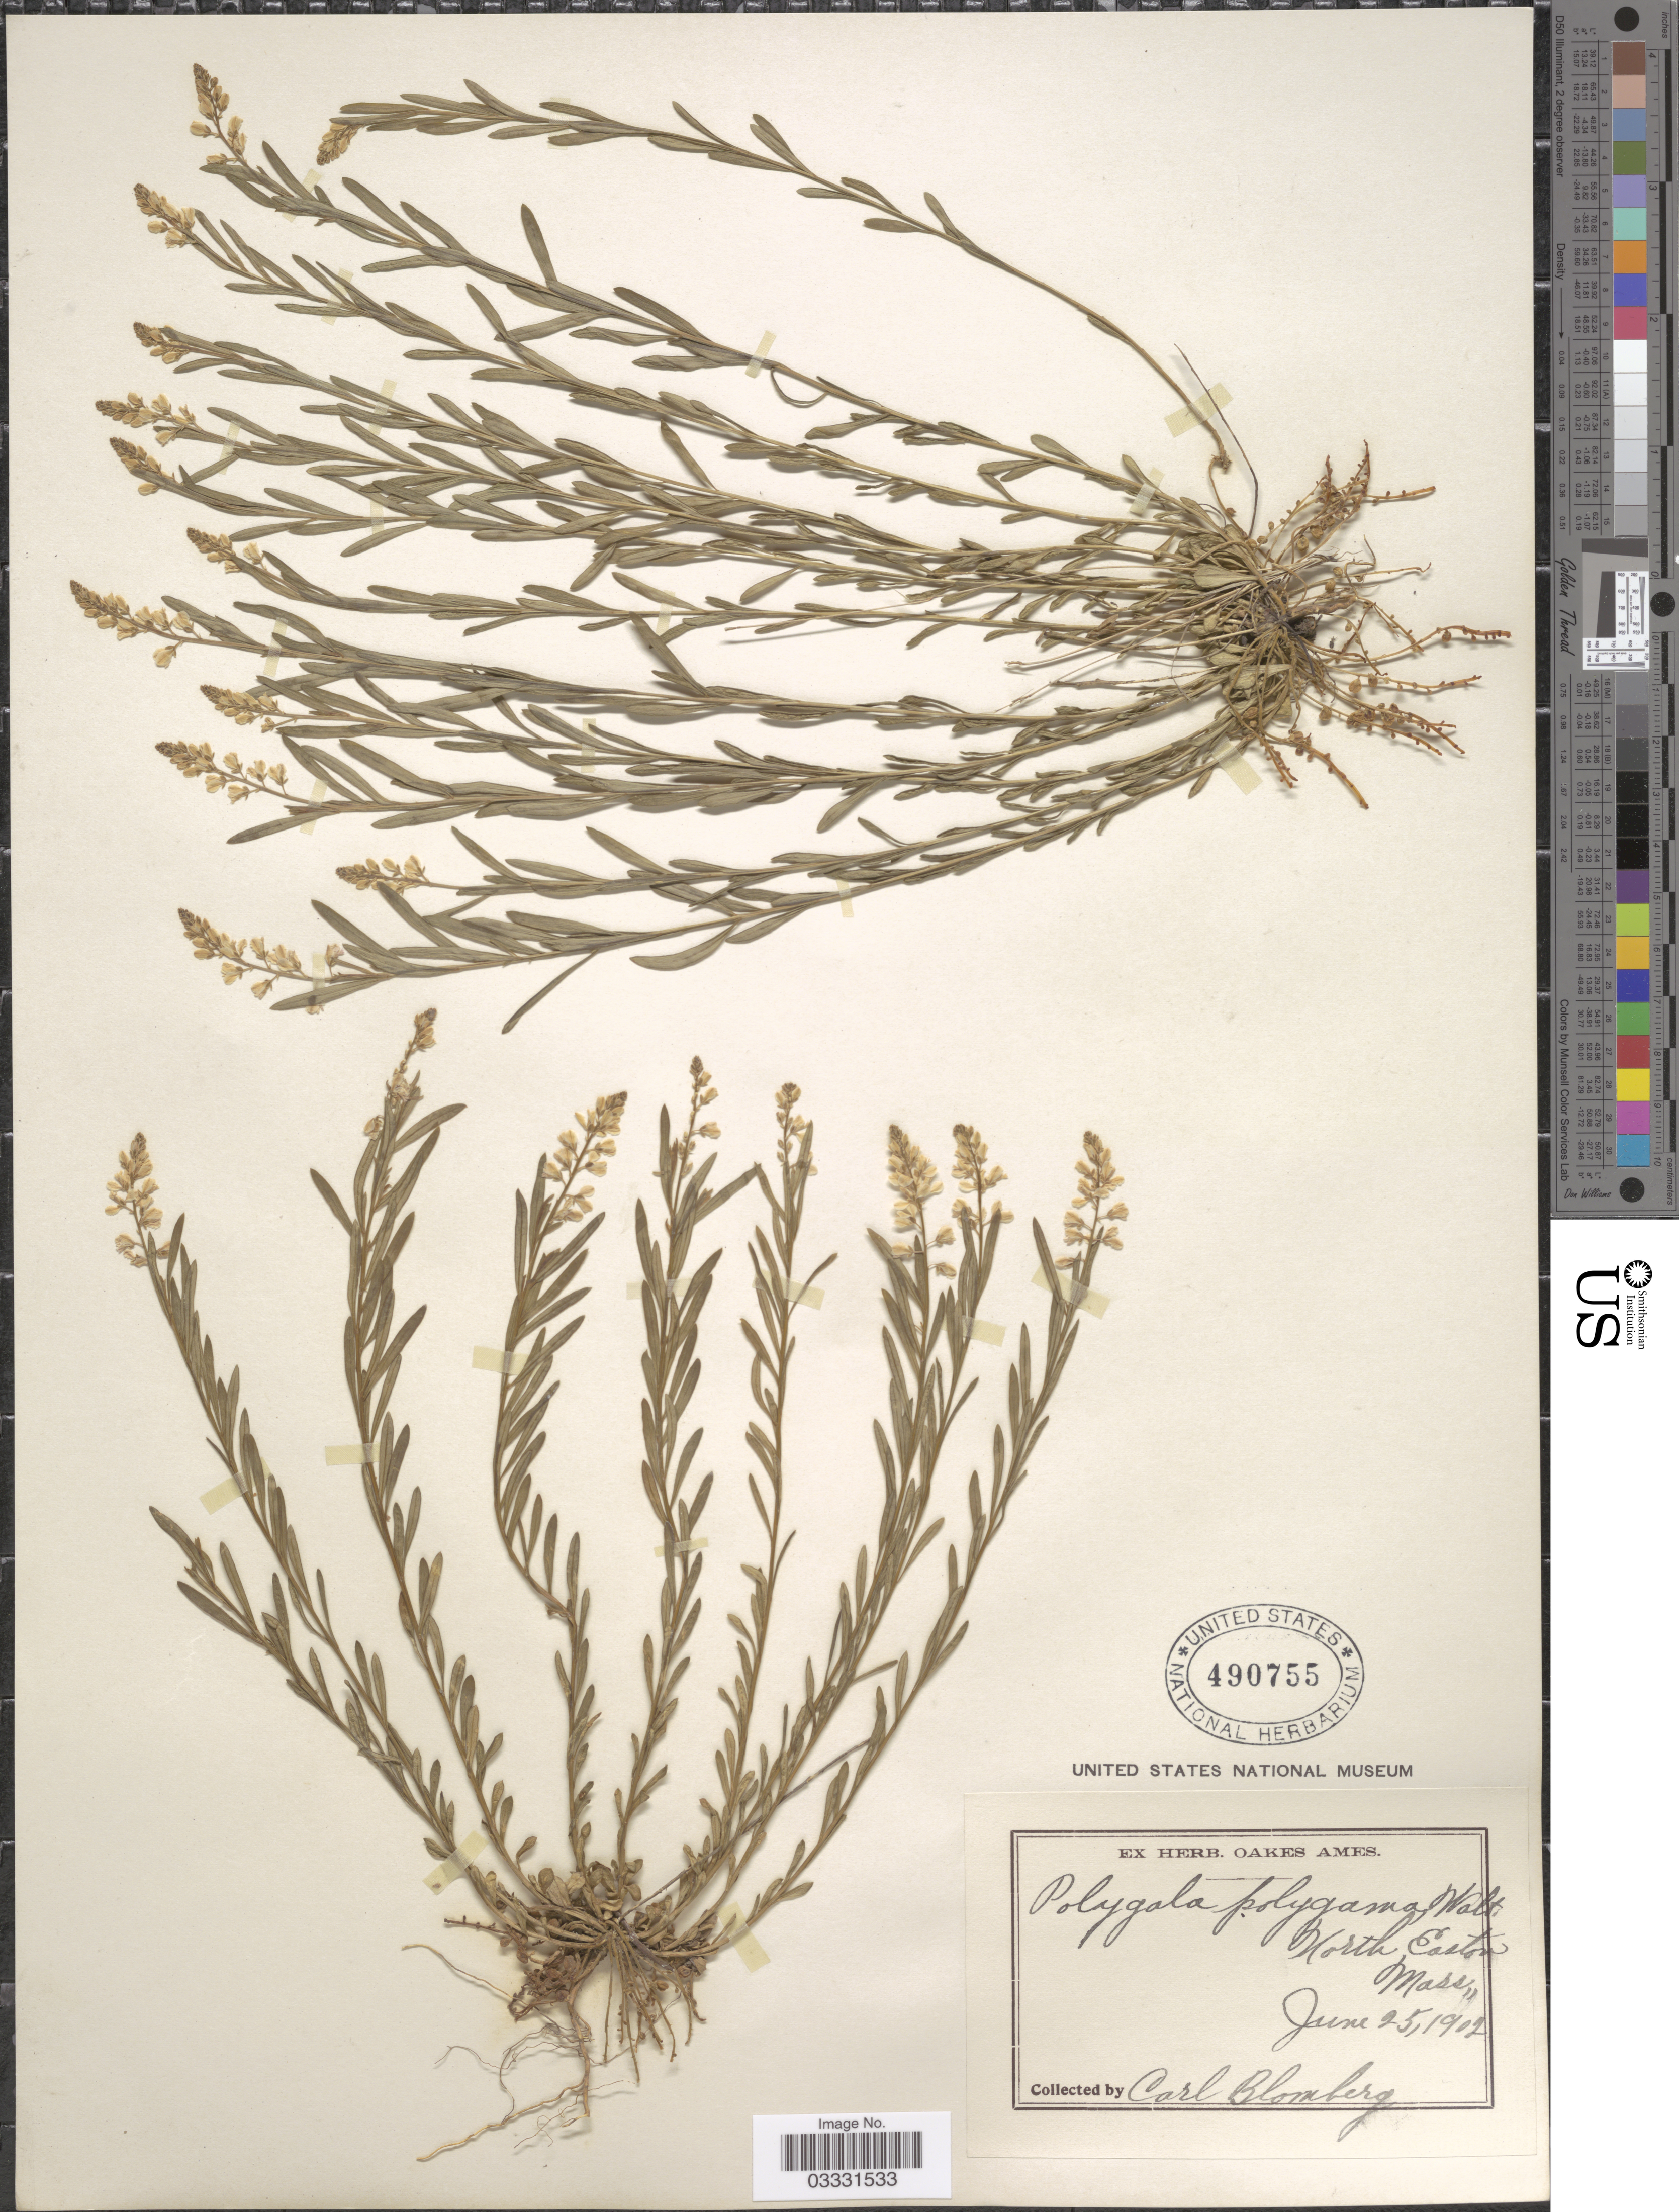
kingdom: Plantae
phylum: Tracheophyta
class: Magnoliopsida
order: Fabales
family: Polygalaceae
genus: Polygala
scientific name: Polygala polygama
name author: Walter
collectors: A. Blomberg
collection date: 1902-06-25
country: United States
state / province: Massachusetts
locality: North Easton.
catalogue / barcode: US 490755